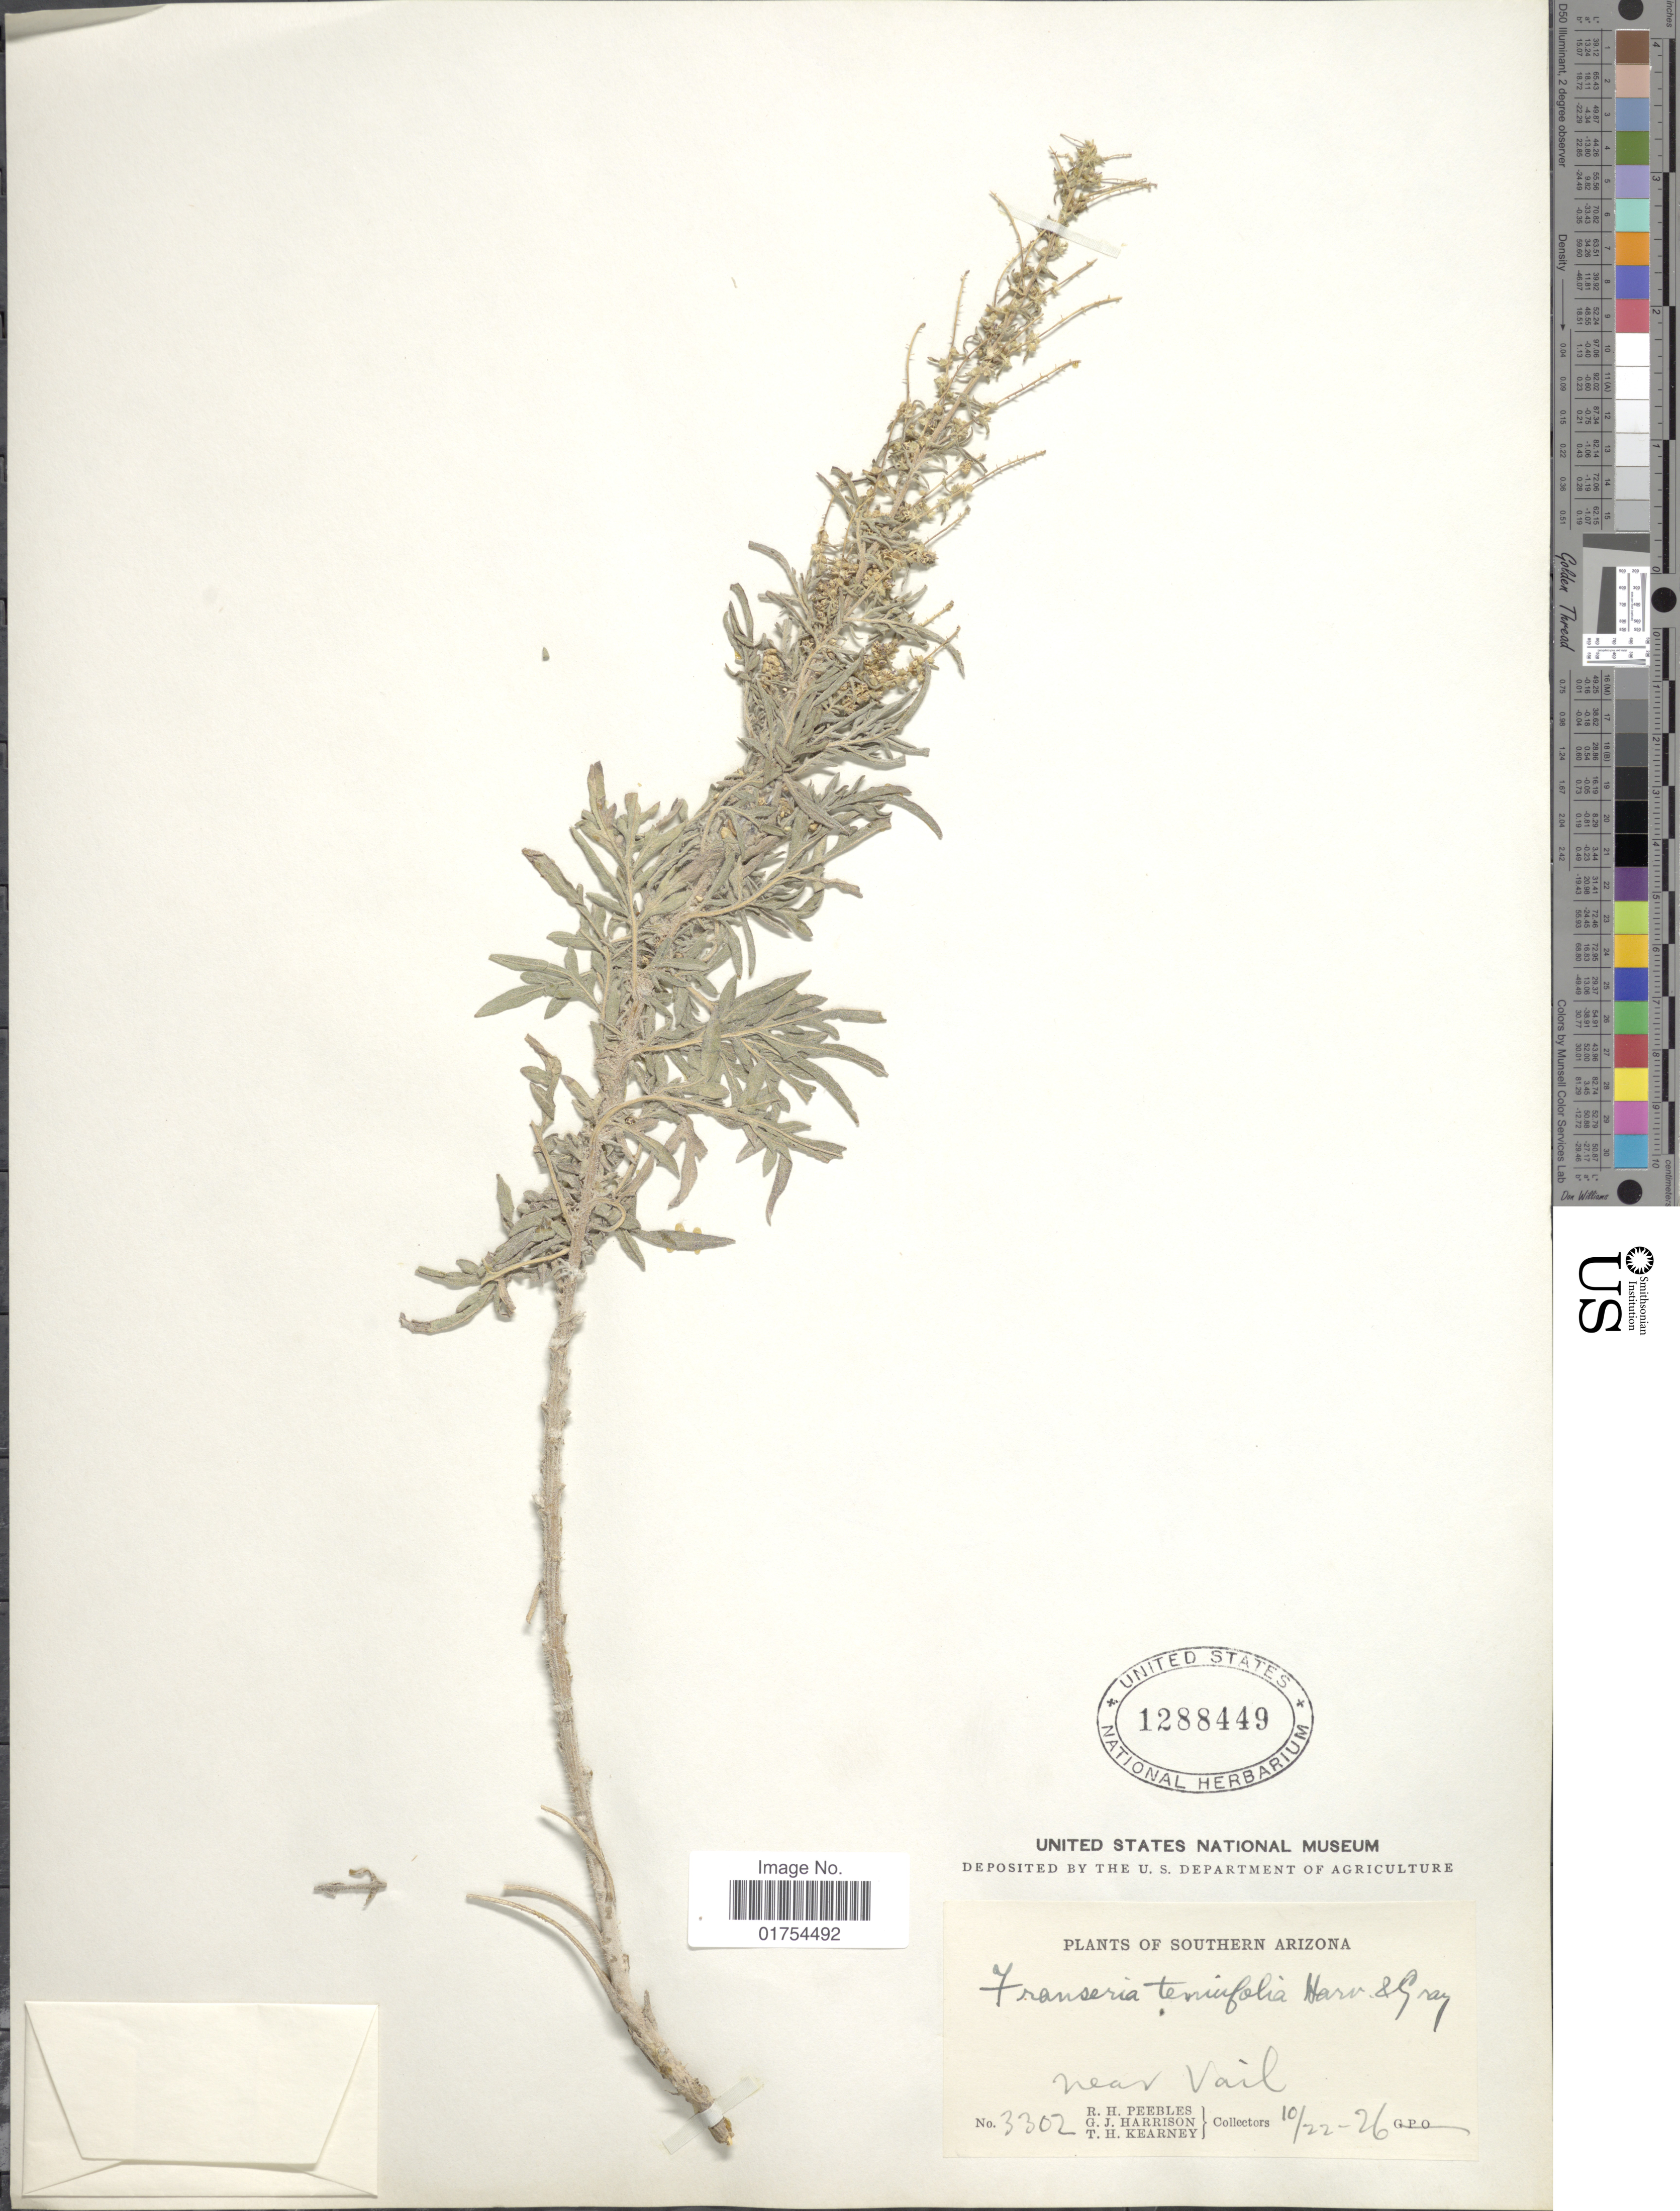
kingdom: Plantae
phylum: Tracheophyta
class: Magnoliopsida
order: Asterales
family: Asteraceae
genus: Franseria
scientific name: Franseria confertiflora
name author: (DC.) Rydb.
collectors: R. H. Peebles, G. J. Harrison & T. H. Kearney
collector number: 3302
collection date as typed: Transcribed d/m/y: 22/10/26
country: United States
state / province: Arizona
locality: Southern Arizona, Near Vail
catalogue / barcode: US 1288449